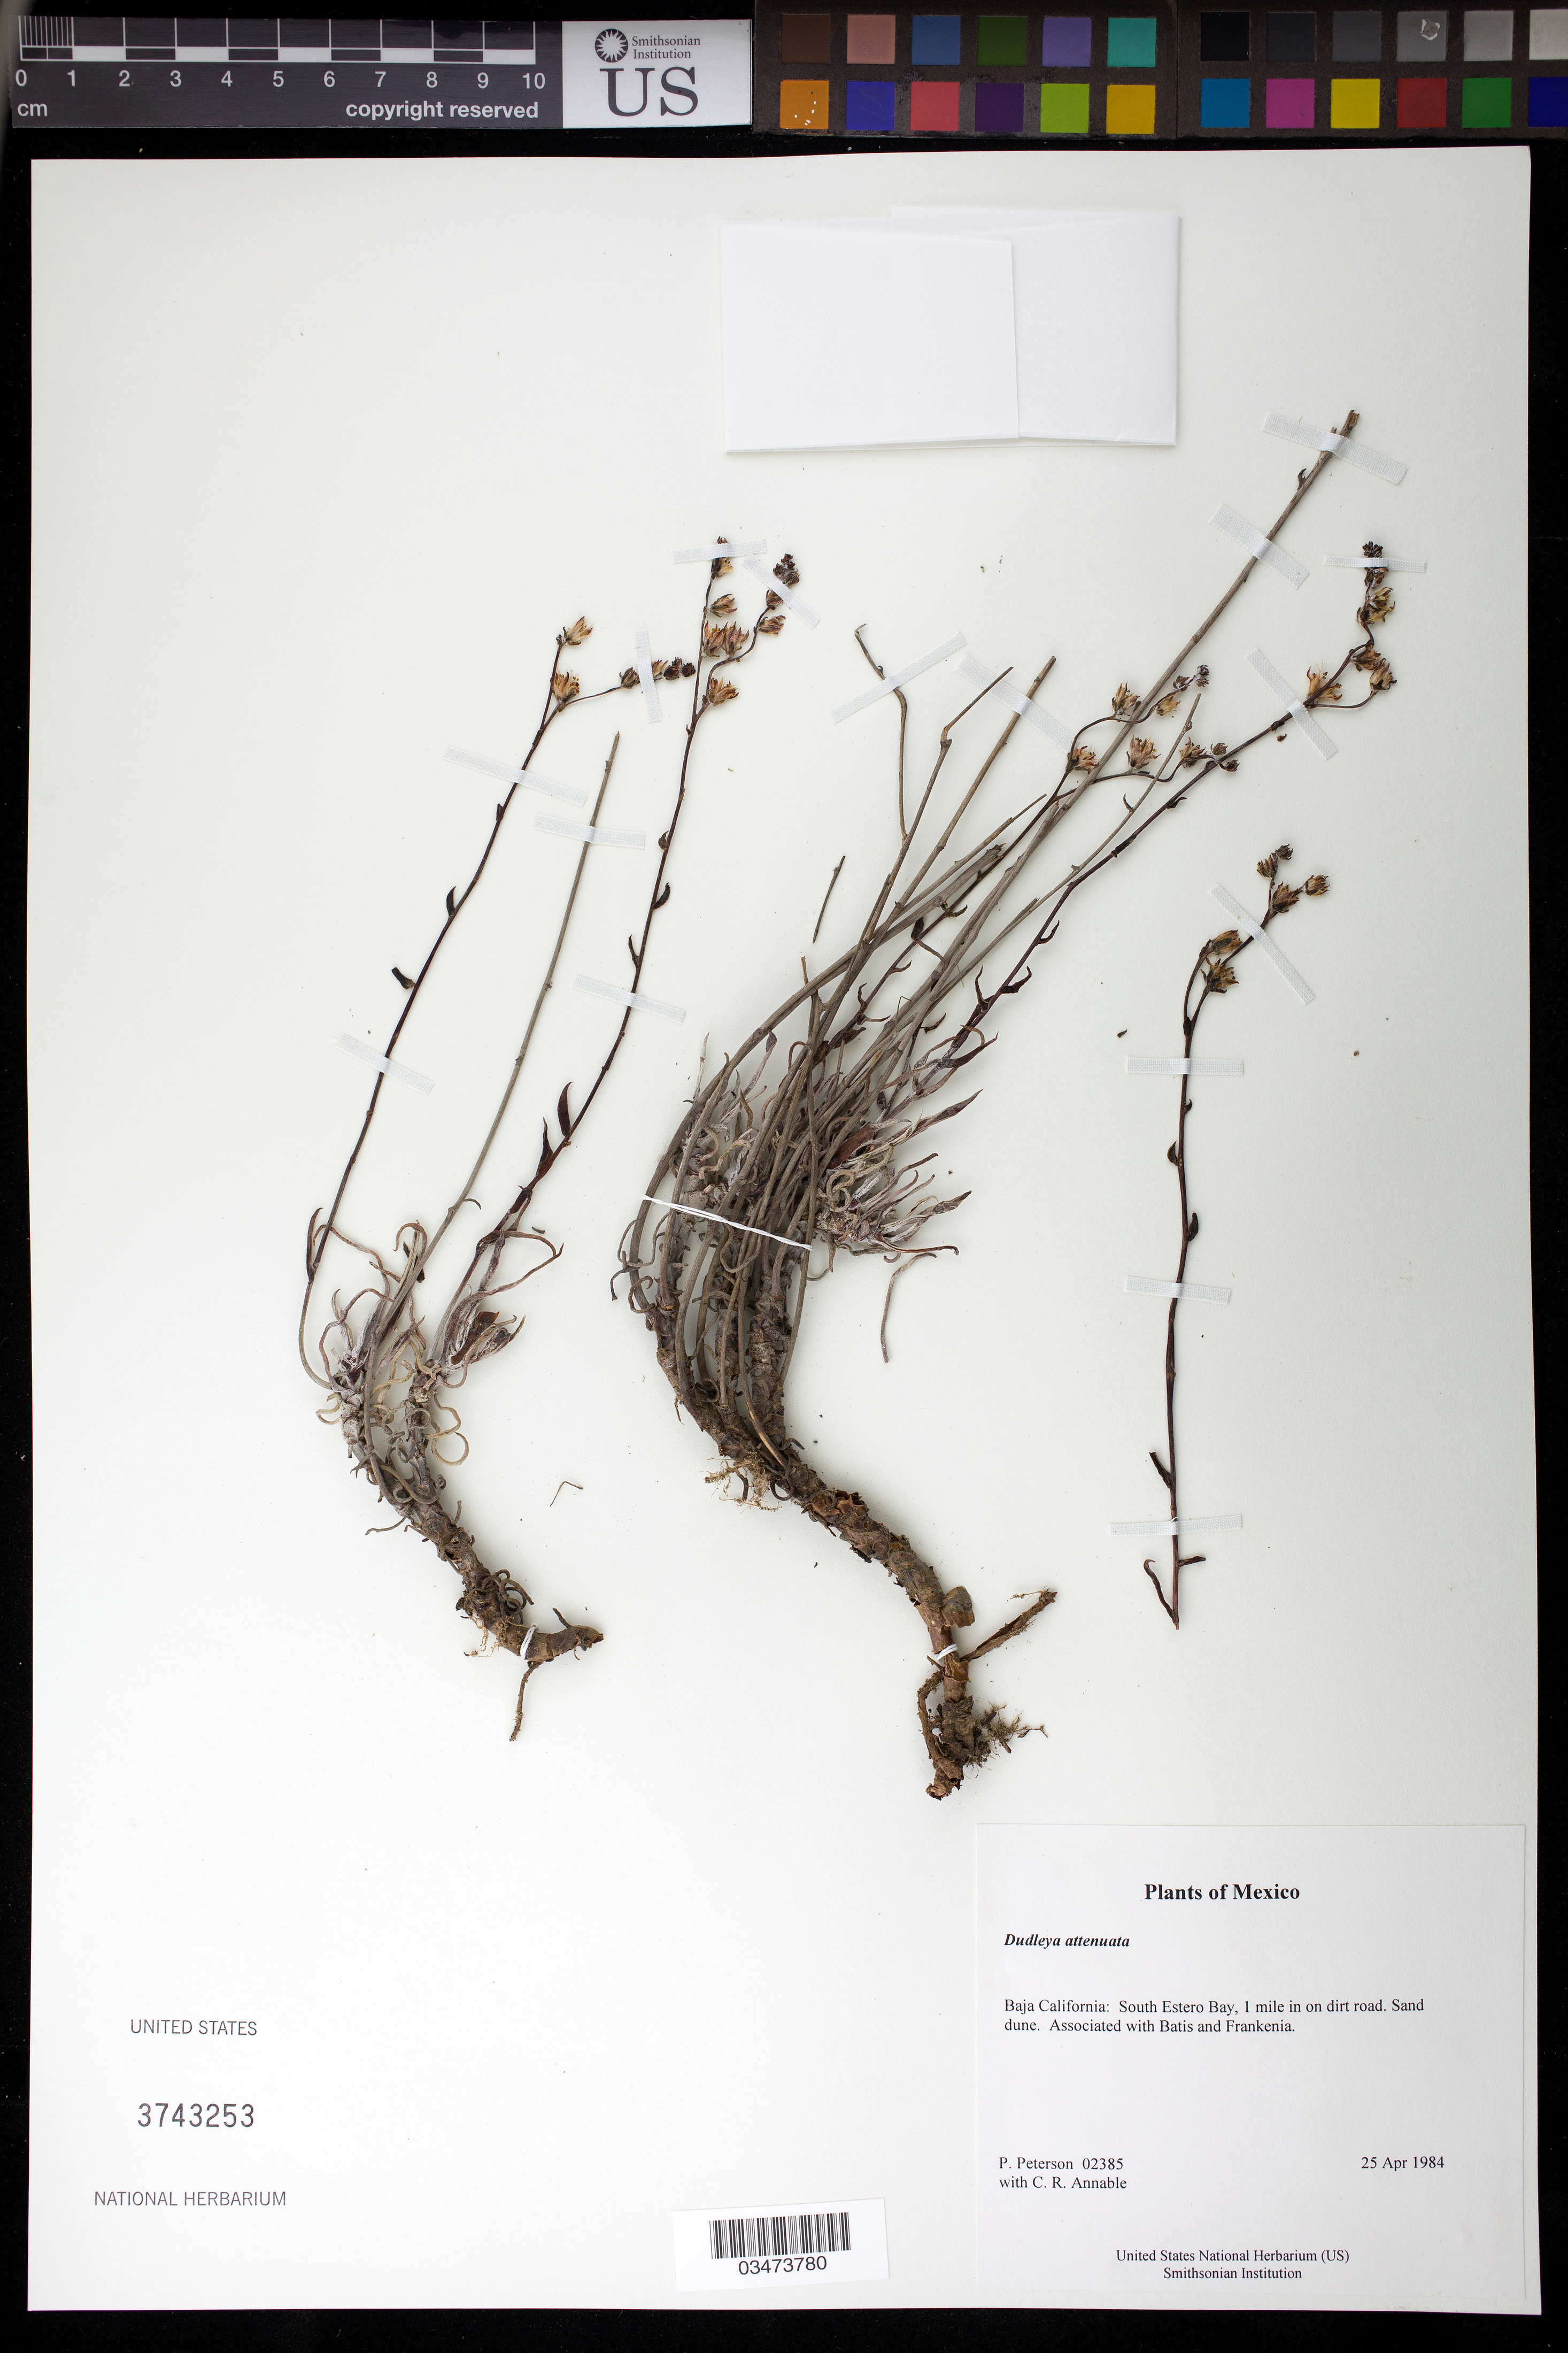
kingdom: Plantae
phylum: Tracheophyta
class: Magnoliopsida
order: Saxifragales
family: Crassulaceae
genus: Dudleya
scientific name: Dudleya attenuata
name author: (S. Watson) Moran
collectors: P. M. Peterson & C. R. Annable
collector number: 02385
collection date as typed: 25 Apr 1984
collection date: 1984-04-25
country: Mexico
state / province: Baja California Norte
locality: South Estero Bay, 1 mile in on dirt road.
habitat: Sand dune. Associated with Batis and Frankenia.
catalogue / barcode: US 3743253